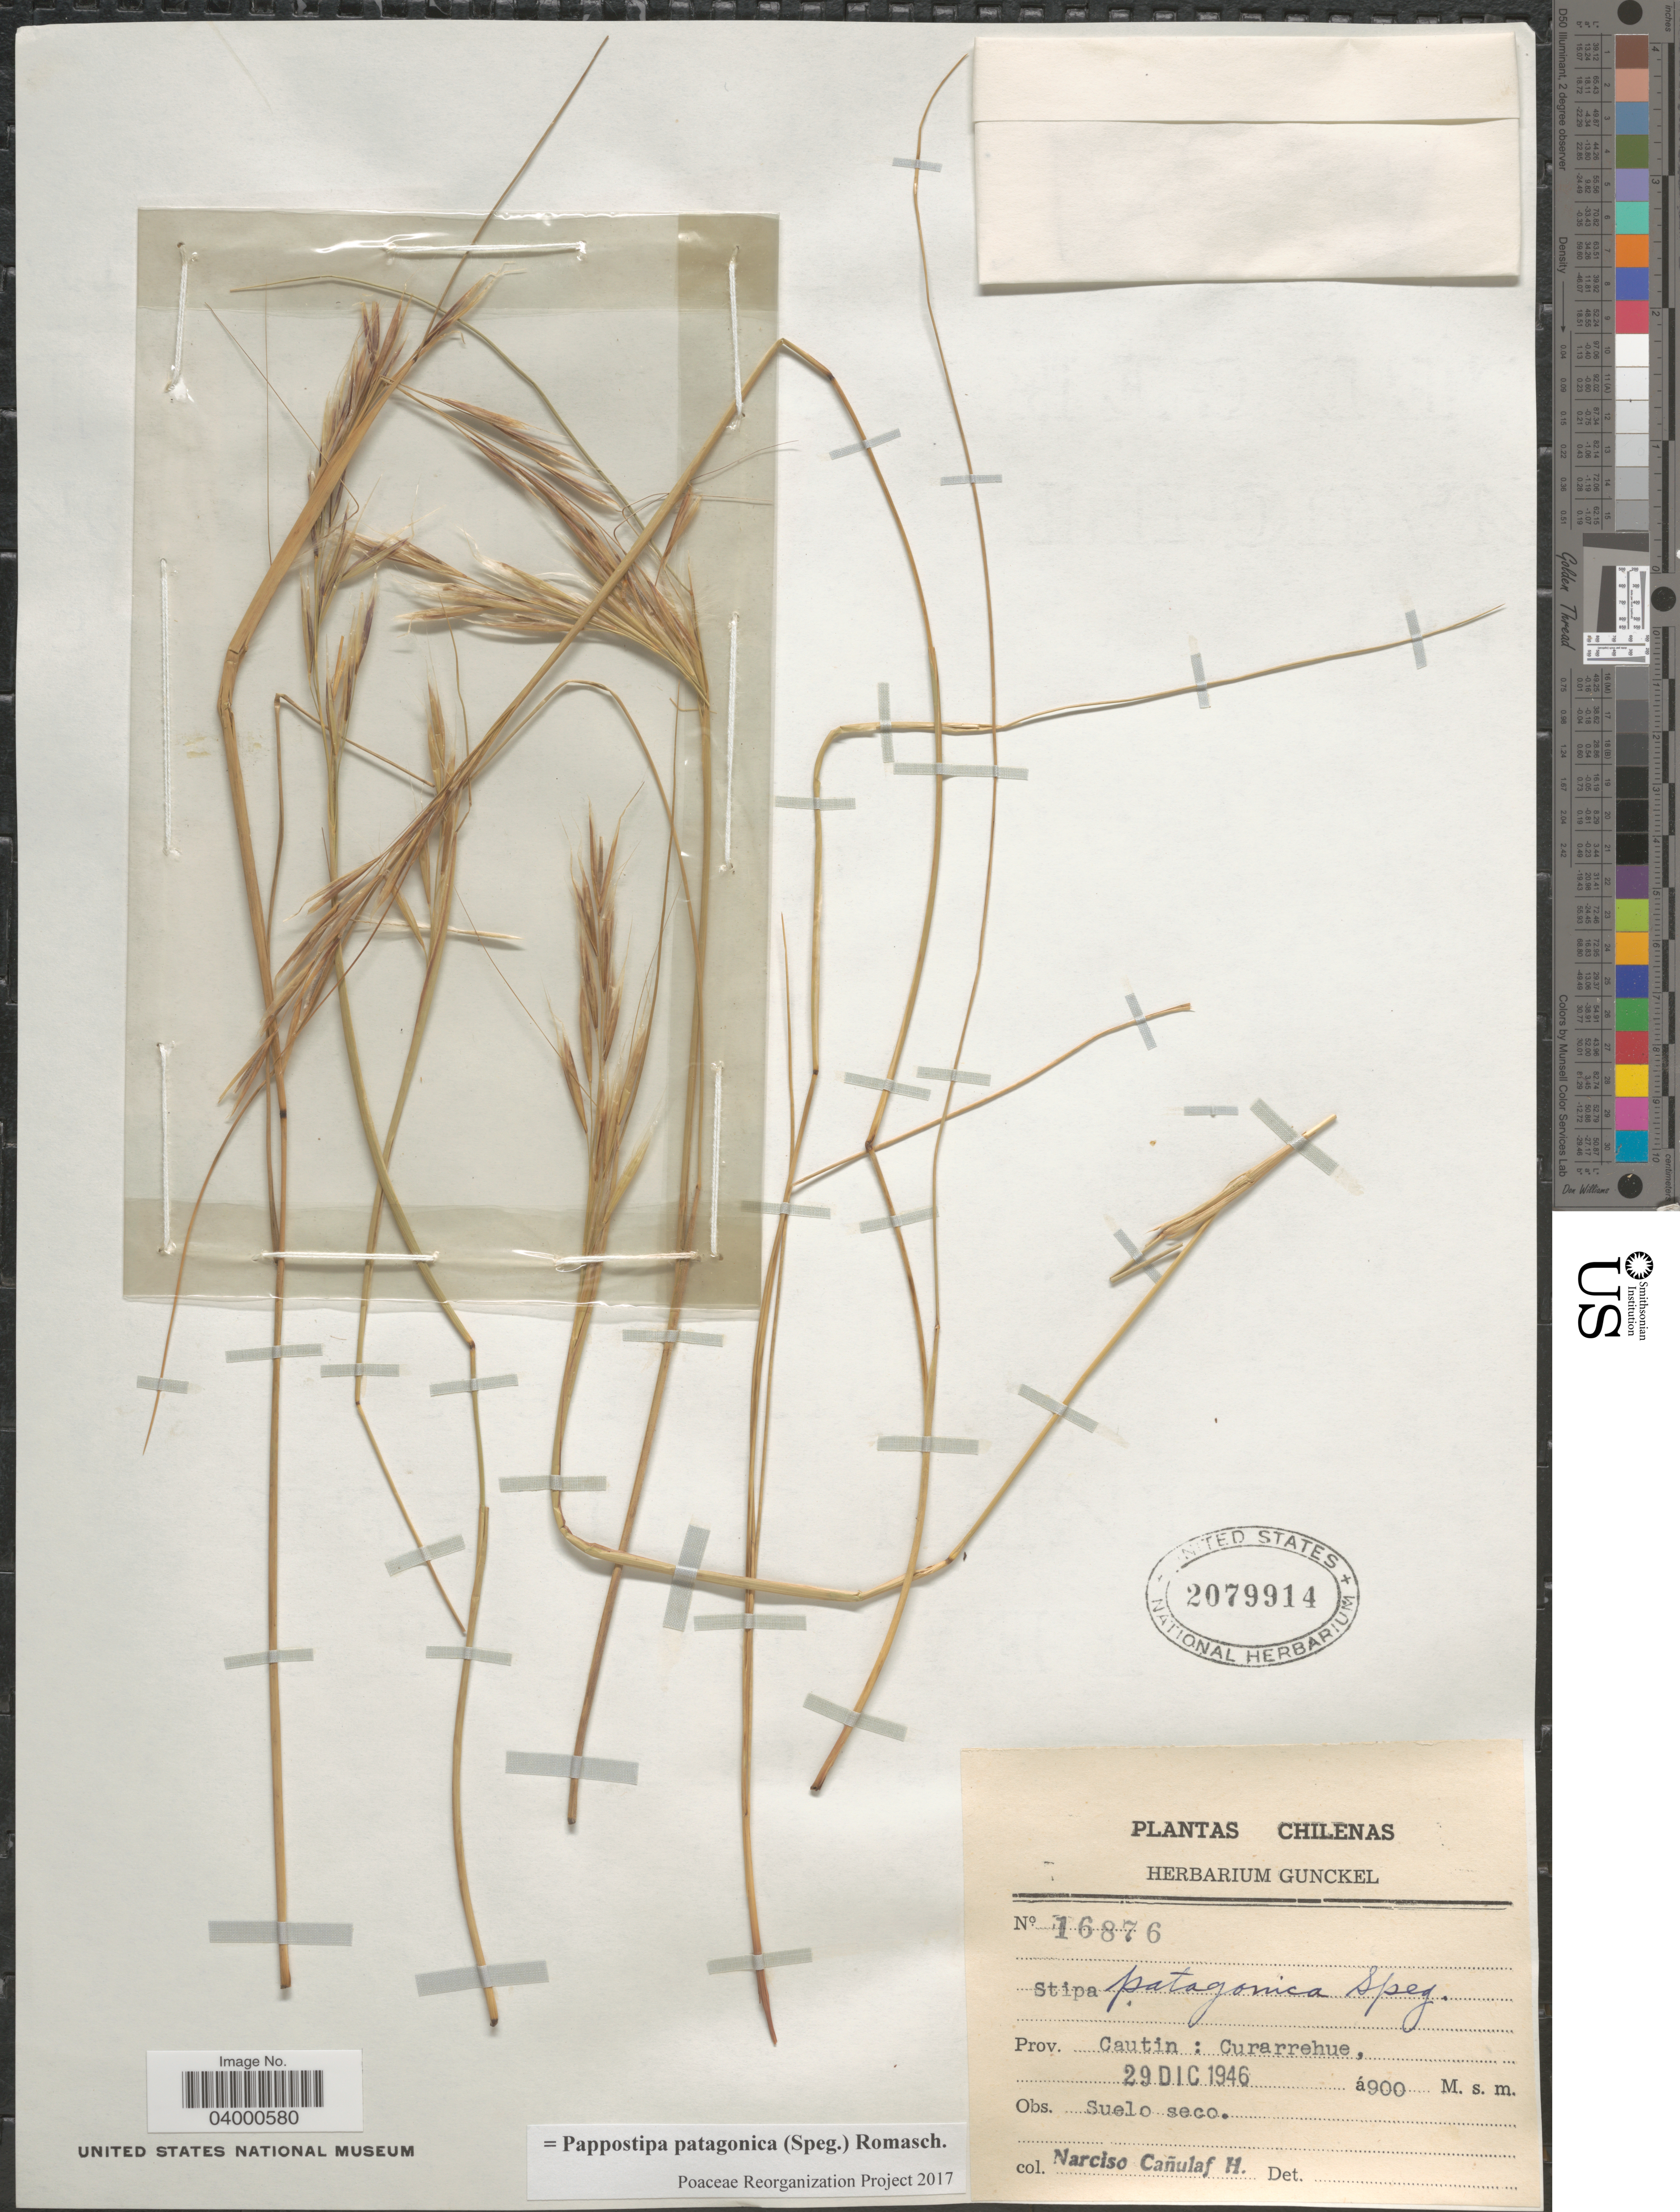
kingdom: Plantae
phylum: Tracheophyta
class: Liliopsida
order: Poales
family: Poaceae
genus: Pappostipa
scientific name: Pappostipa patagonica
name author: (Speg.) Romasch.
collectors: N. Canulaf H.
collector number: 16876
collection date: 1946-12-29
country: Chile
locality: Cautin: Curarrehue.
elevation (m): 900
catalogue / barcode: US 2079914